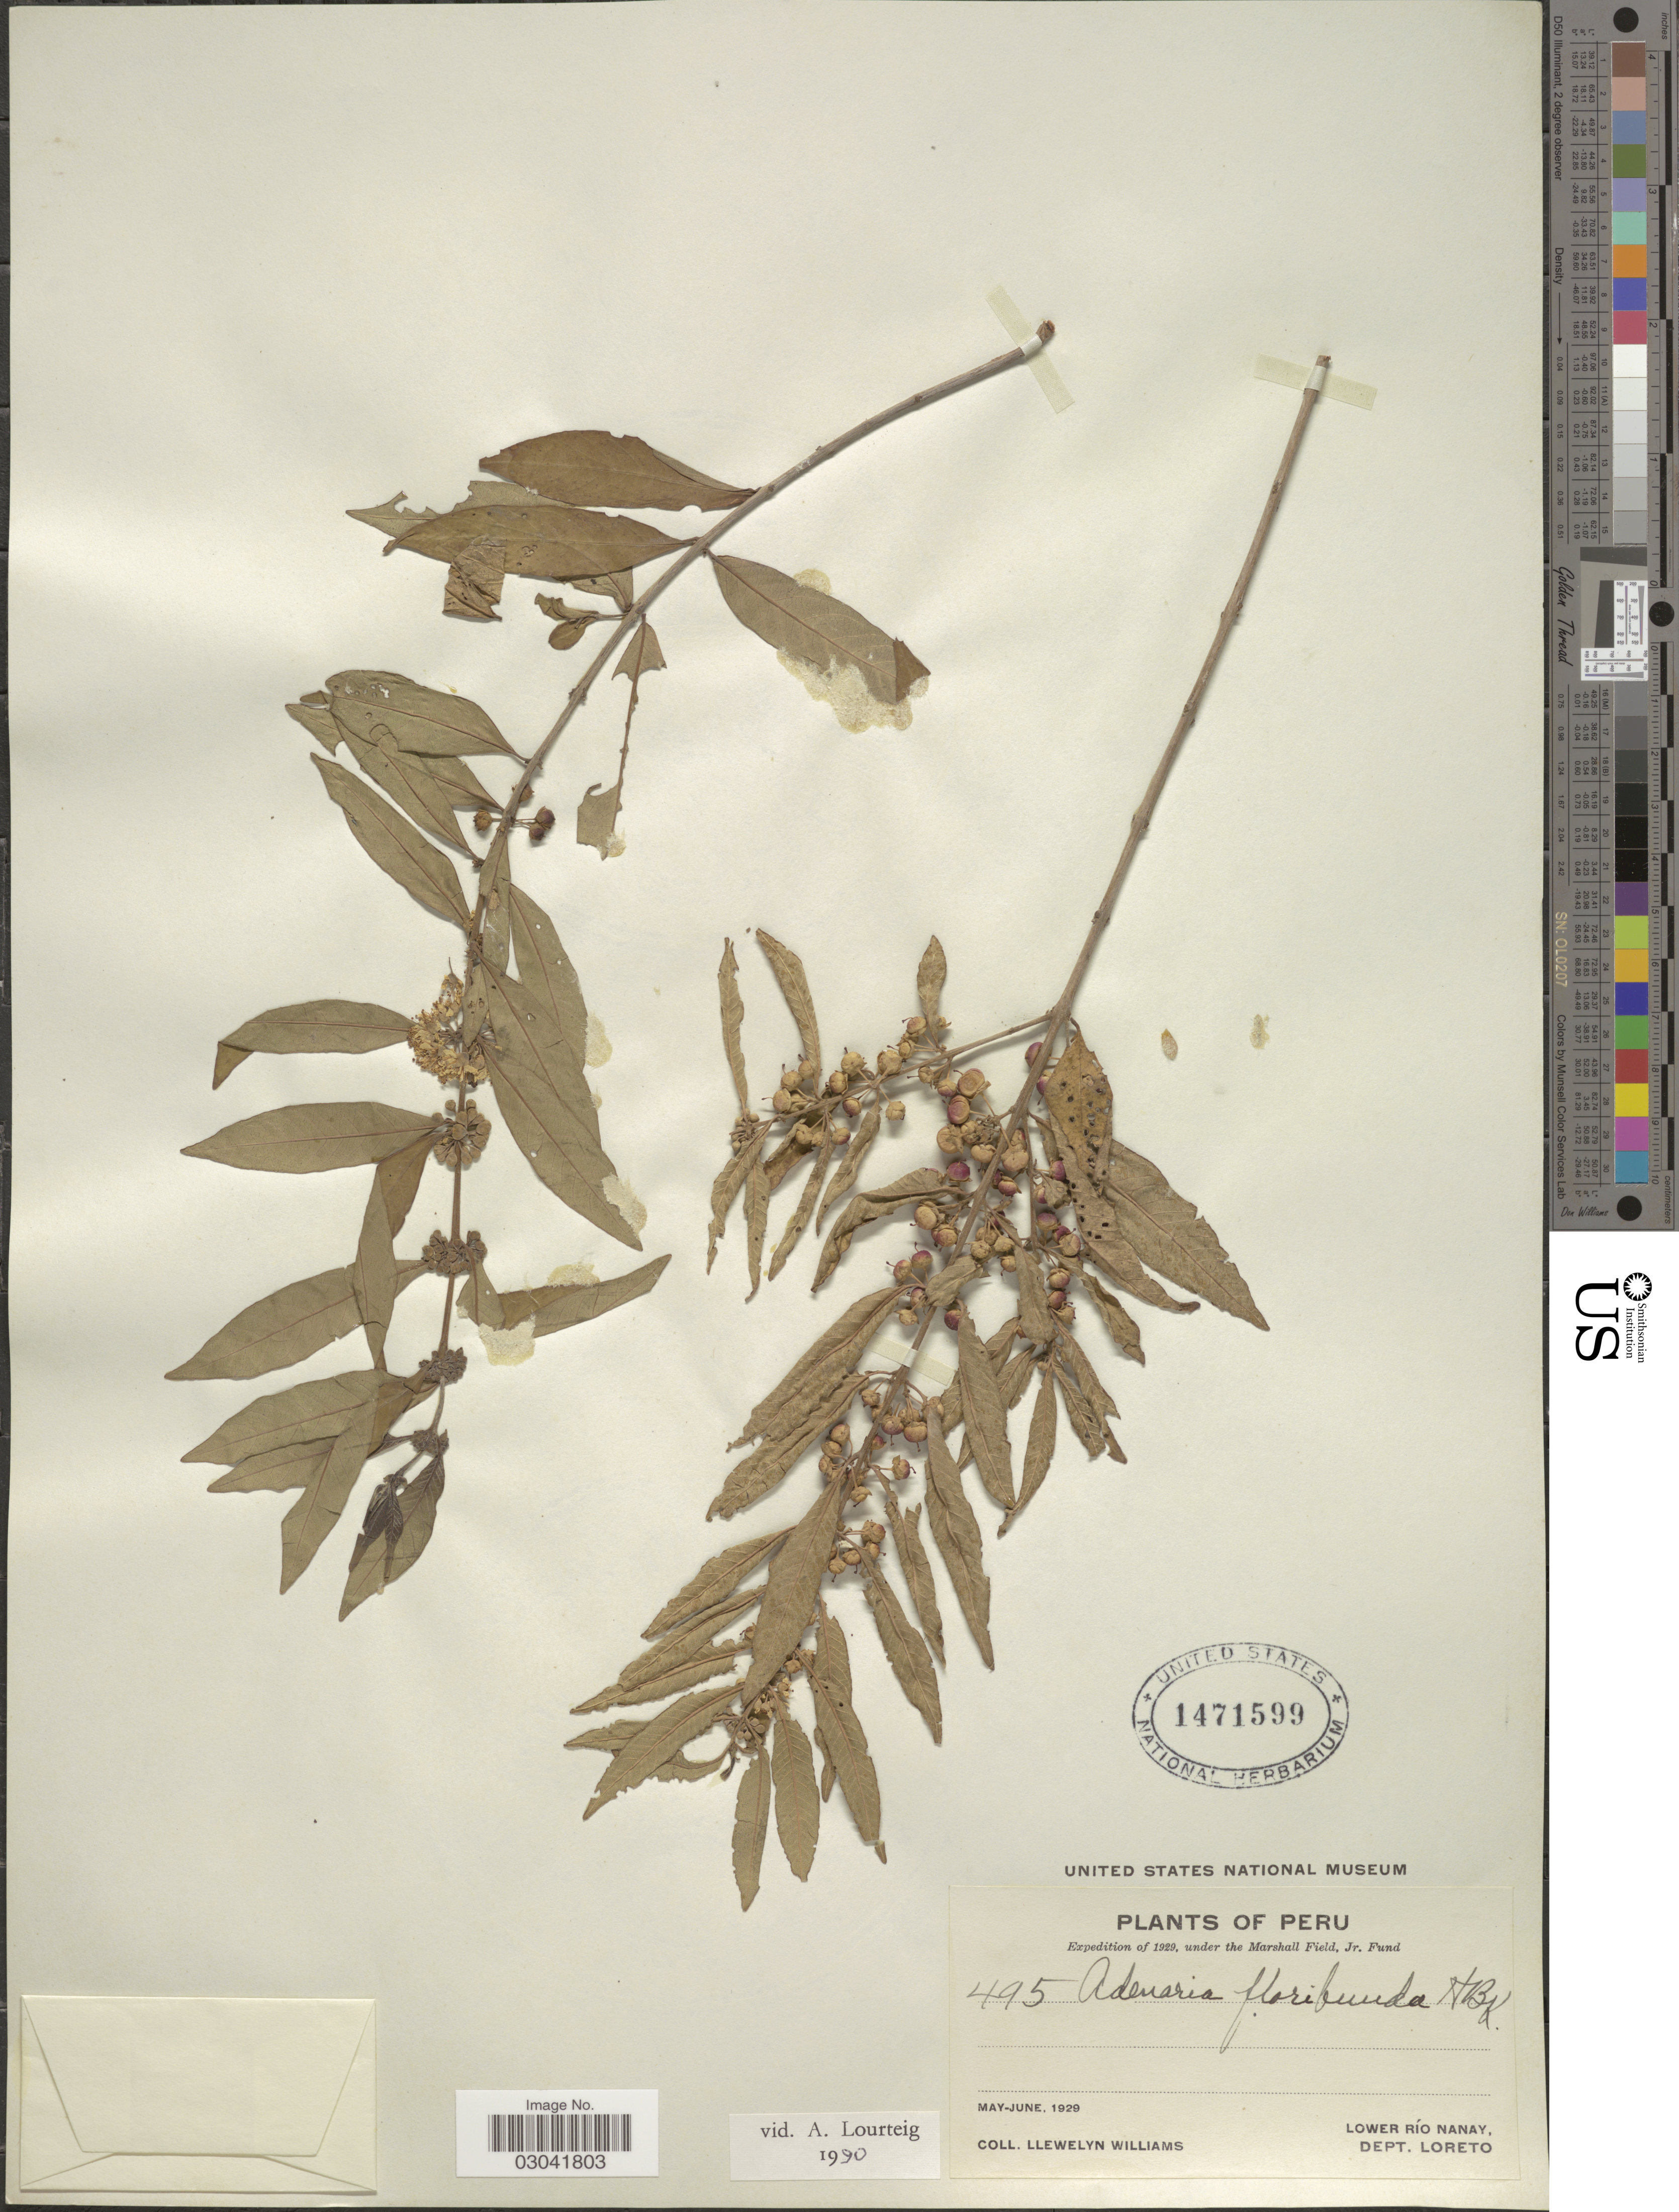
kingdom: Plantae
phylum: Tracheophyta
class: Magnoliopsida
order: Myrtales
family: Lythraceae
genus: Adenaria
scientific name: Adenaria floribunda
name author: Kunth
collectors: Ll. Williams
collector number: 495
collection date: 1929-05/1929-06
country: Peru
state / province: Loreto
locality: Lower Río Nanay, Dept. Loreto.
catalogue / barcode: US 1471599